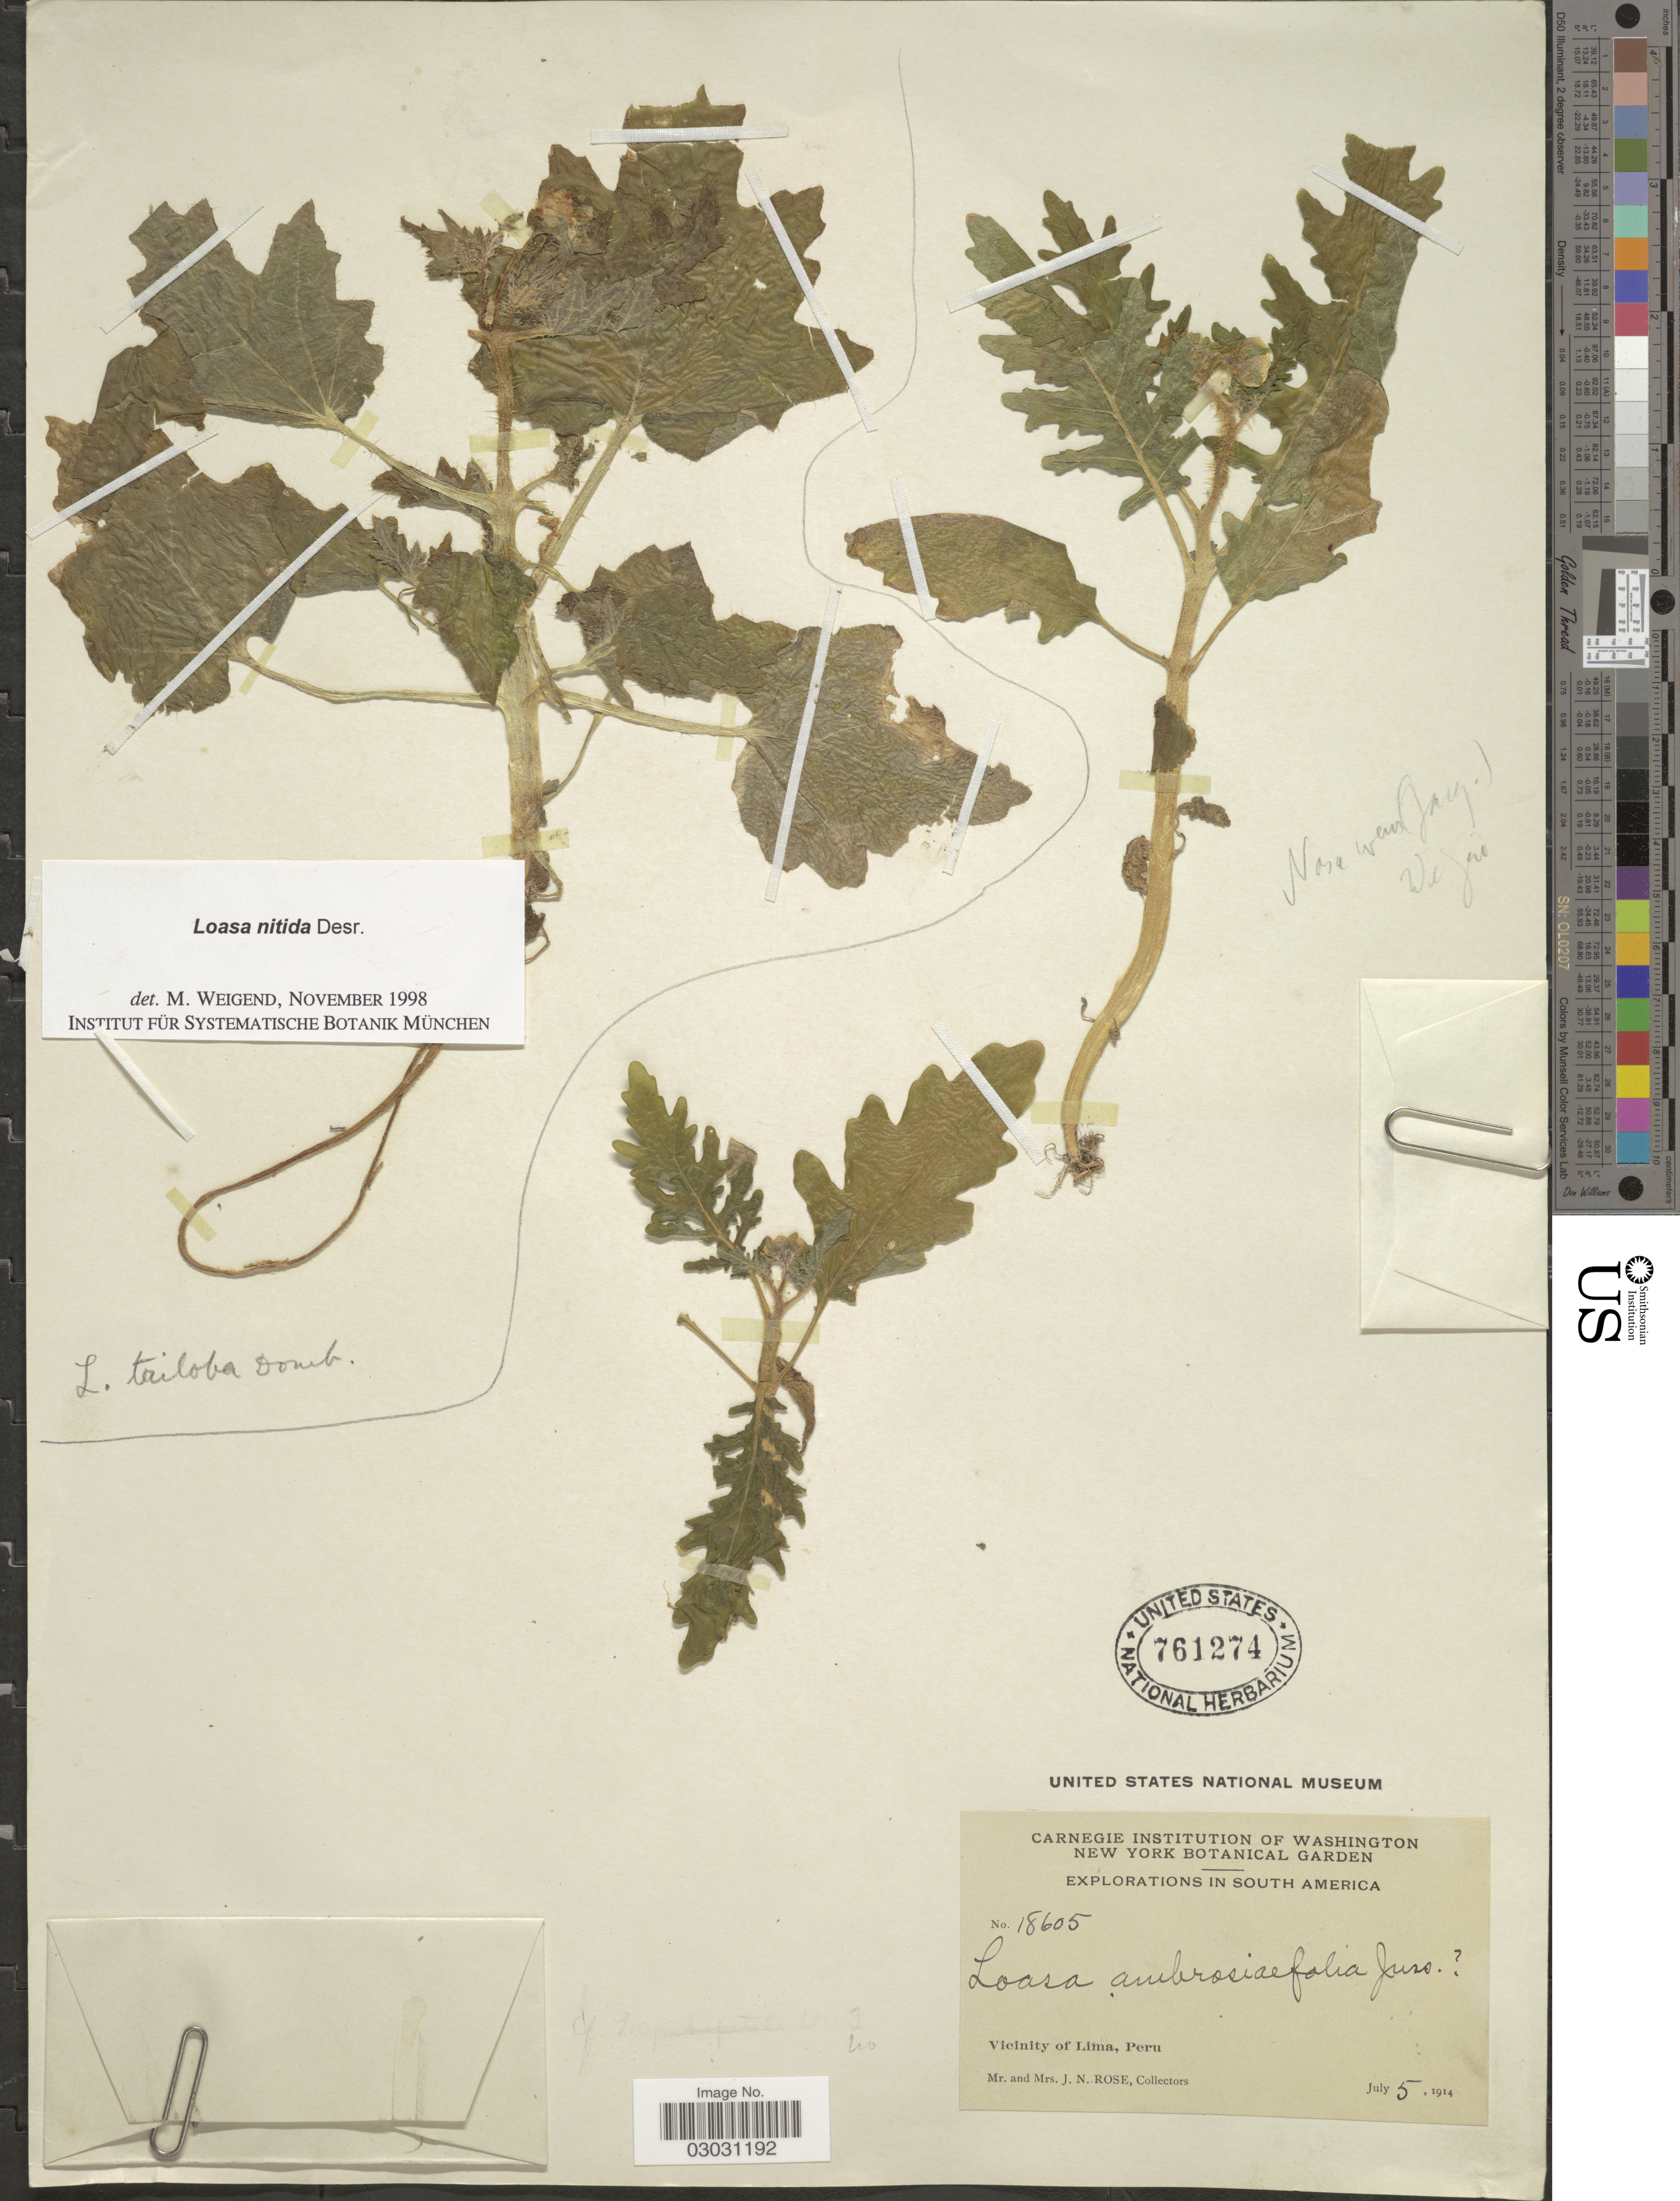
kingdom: Plantae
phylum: Tracheophyta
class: Magnoliopsida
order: Cornales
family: Loasaceae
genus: Loasa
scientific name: Loasa nitida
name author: Desr.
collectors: J. N. Rose & L. B. Rose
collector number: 18605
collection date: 1914-07-05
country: Peru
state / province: Lima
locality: Vicinity of Lima.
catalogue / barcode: US 761274